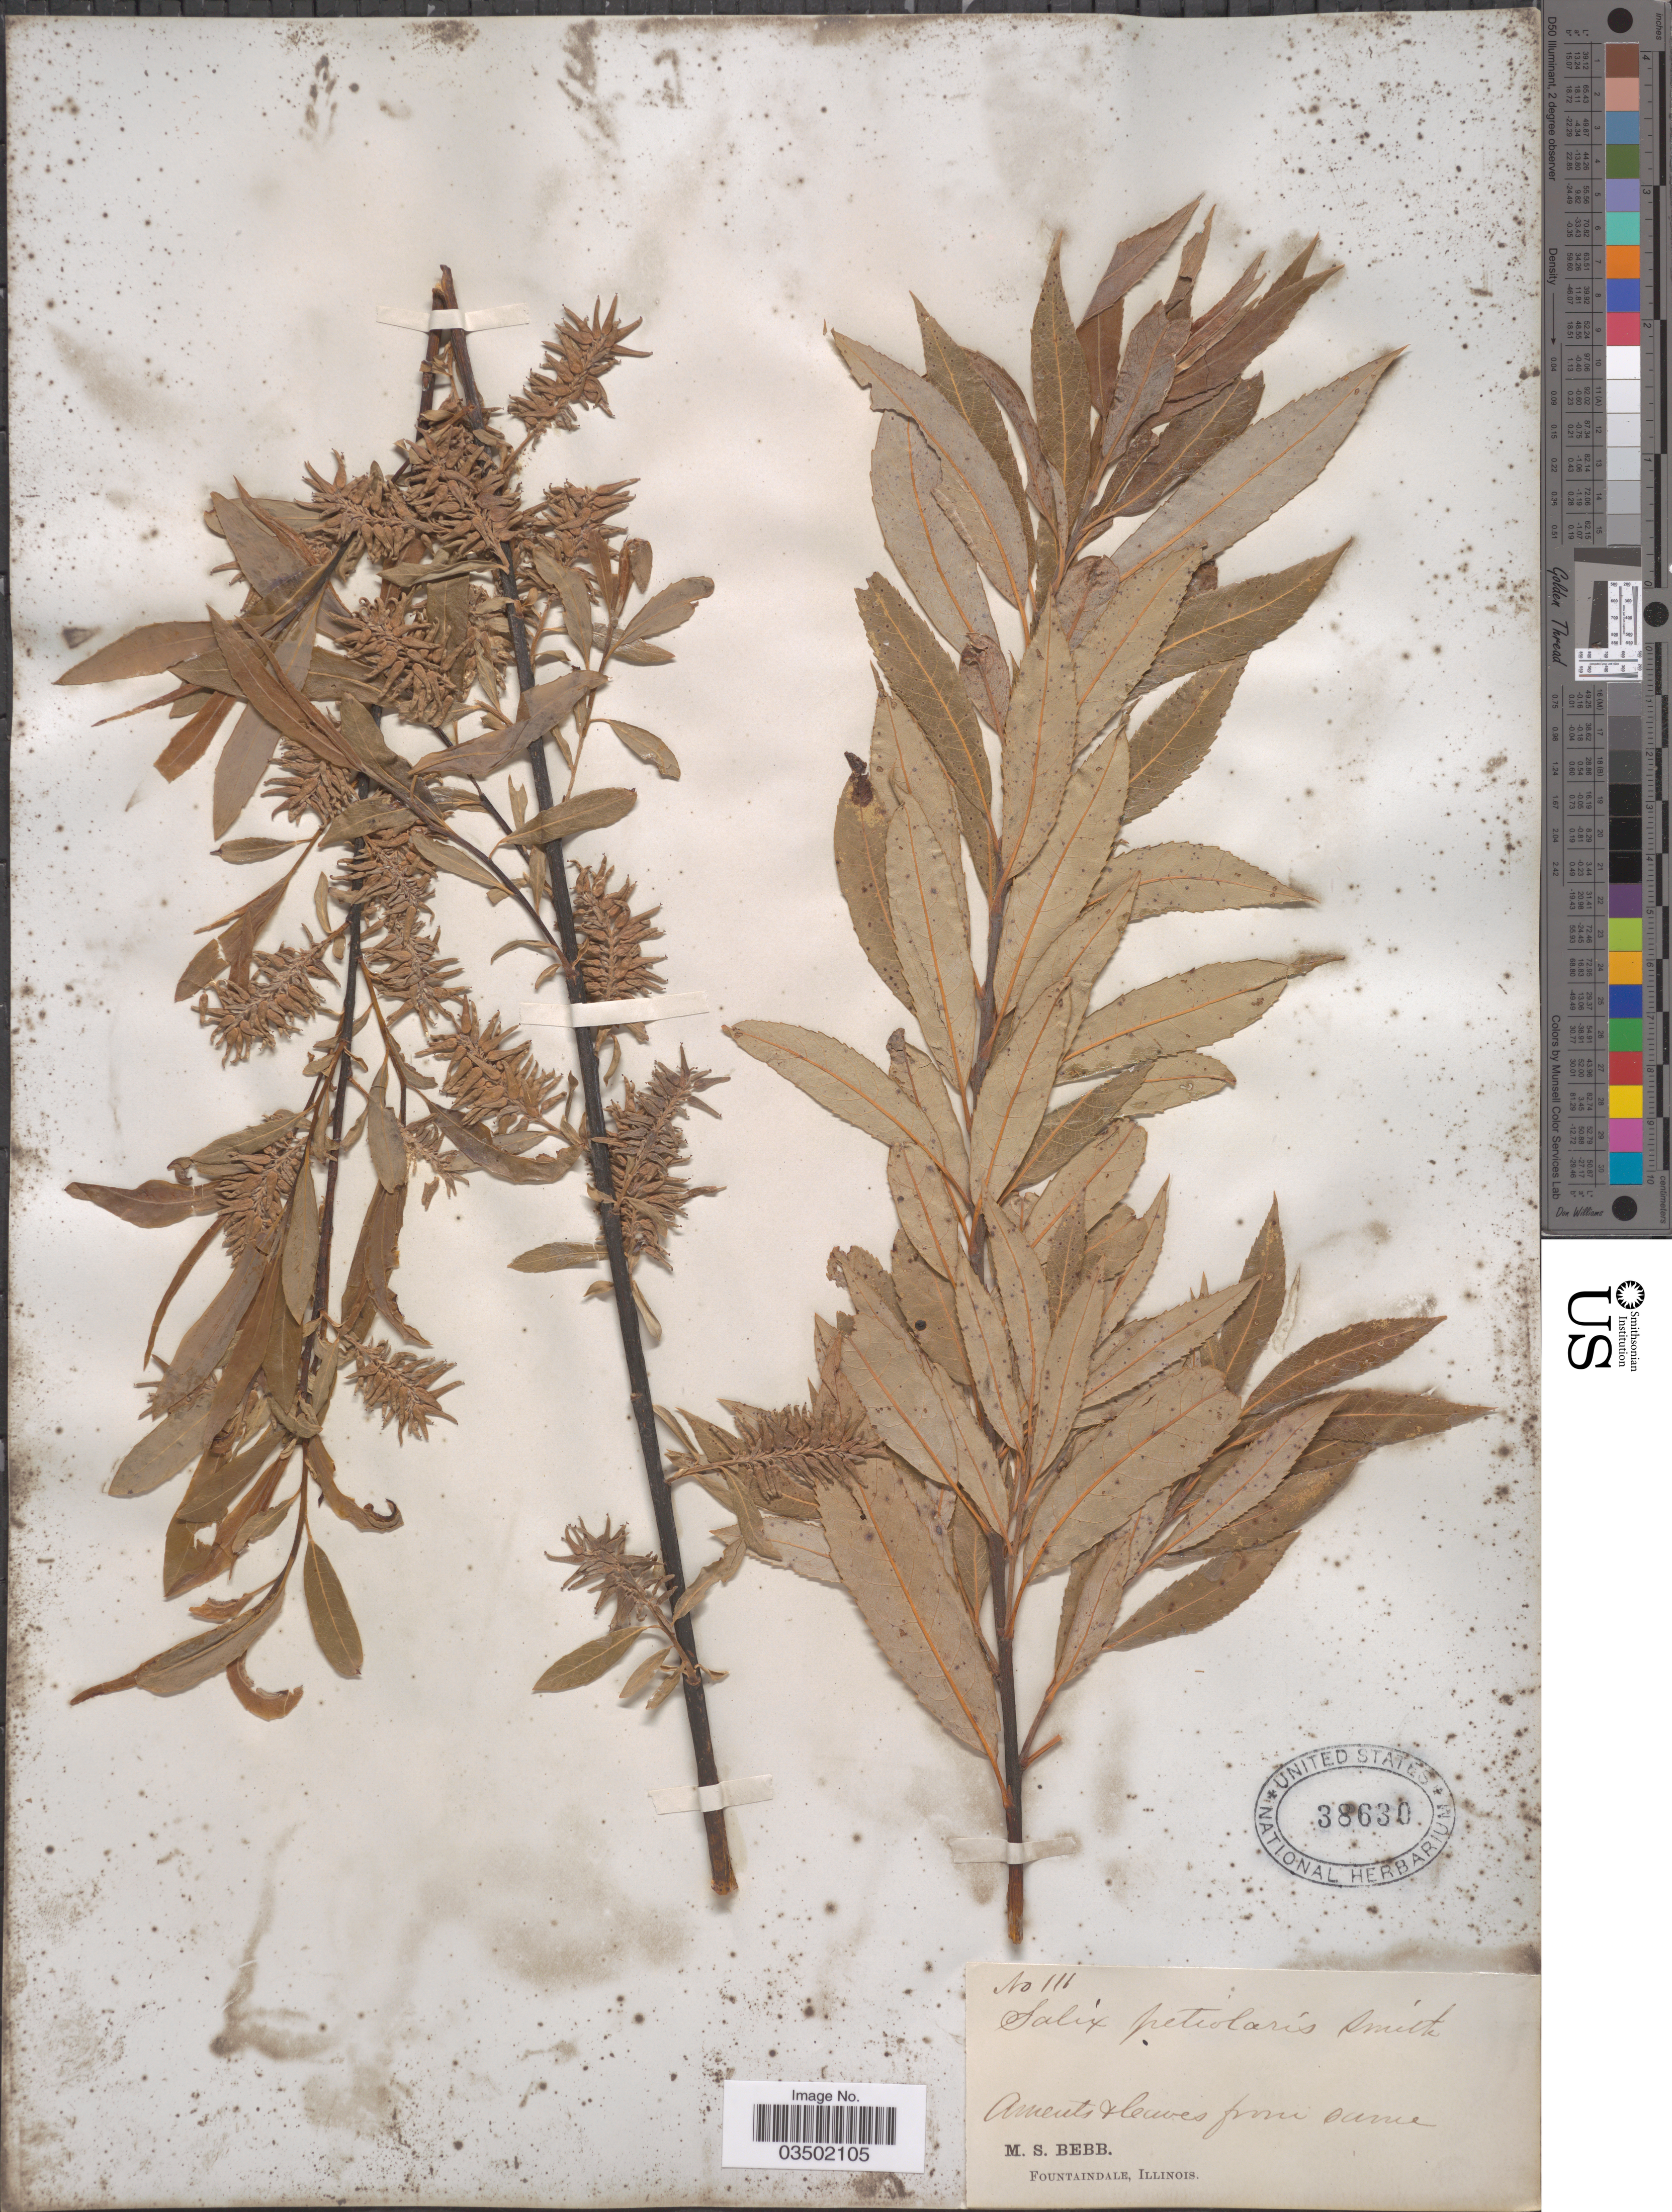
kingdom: Plantae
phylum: Tracheophyta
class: Magnoliopsida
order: Malpighiales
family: Salicaceae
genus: Salix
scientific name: Salix petiolaris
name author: Sm.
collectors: M. Bebb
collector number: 116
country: United States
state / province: Illinois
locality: Fountaindale [unsure placement]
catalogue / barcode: US 38630